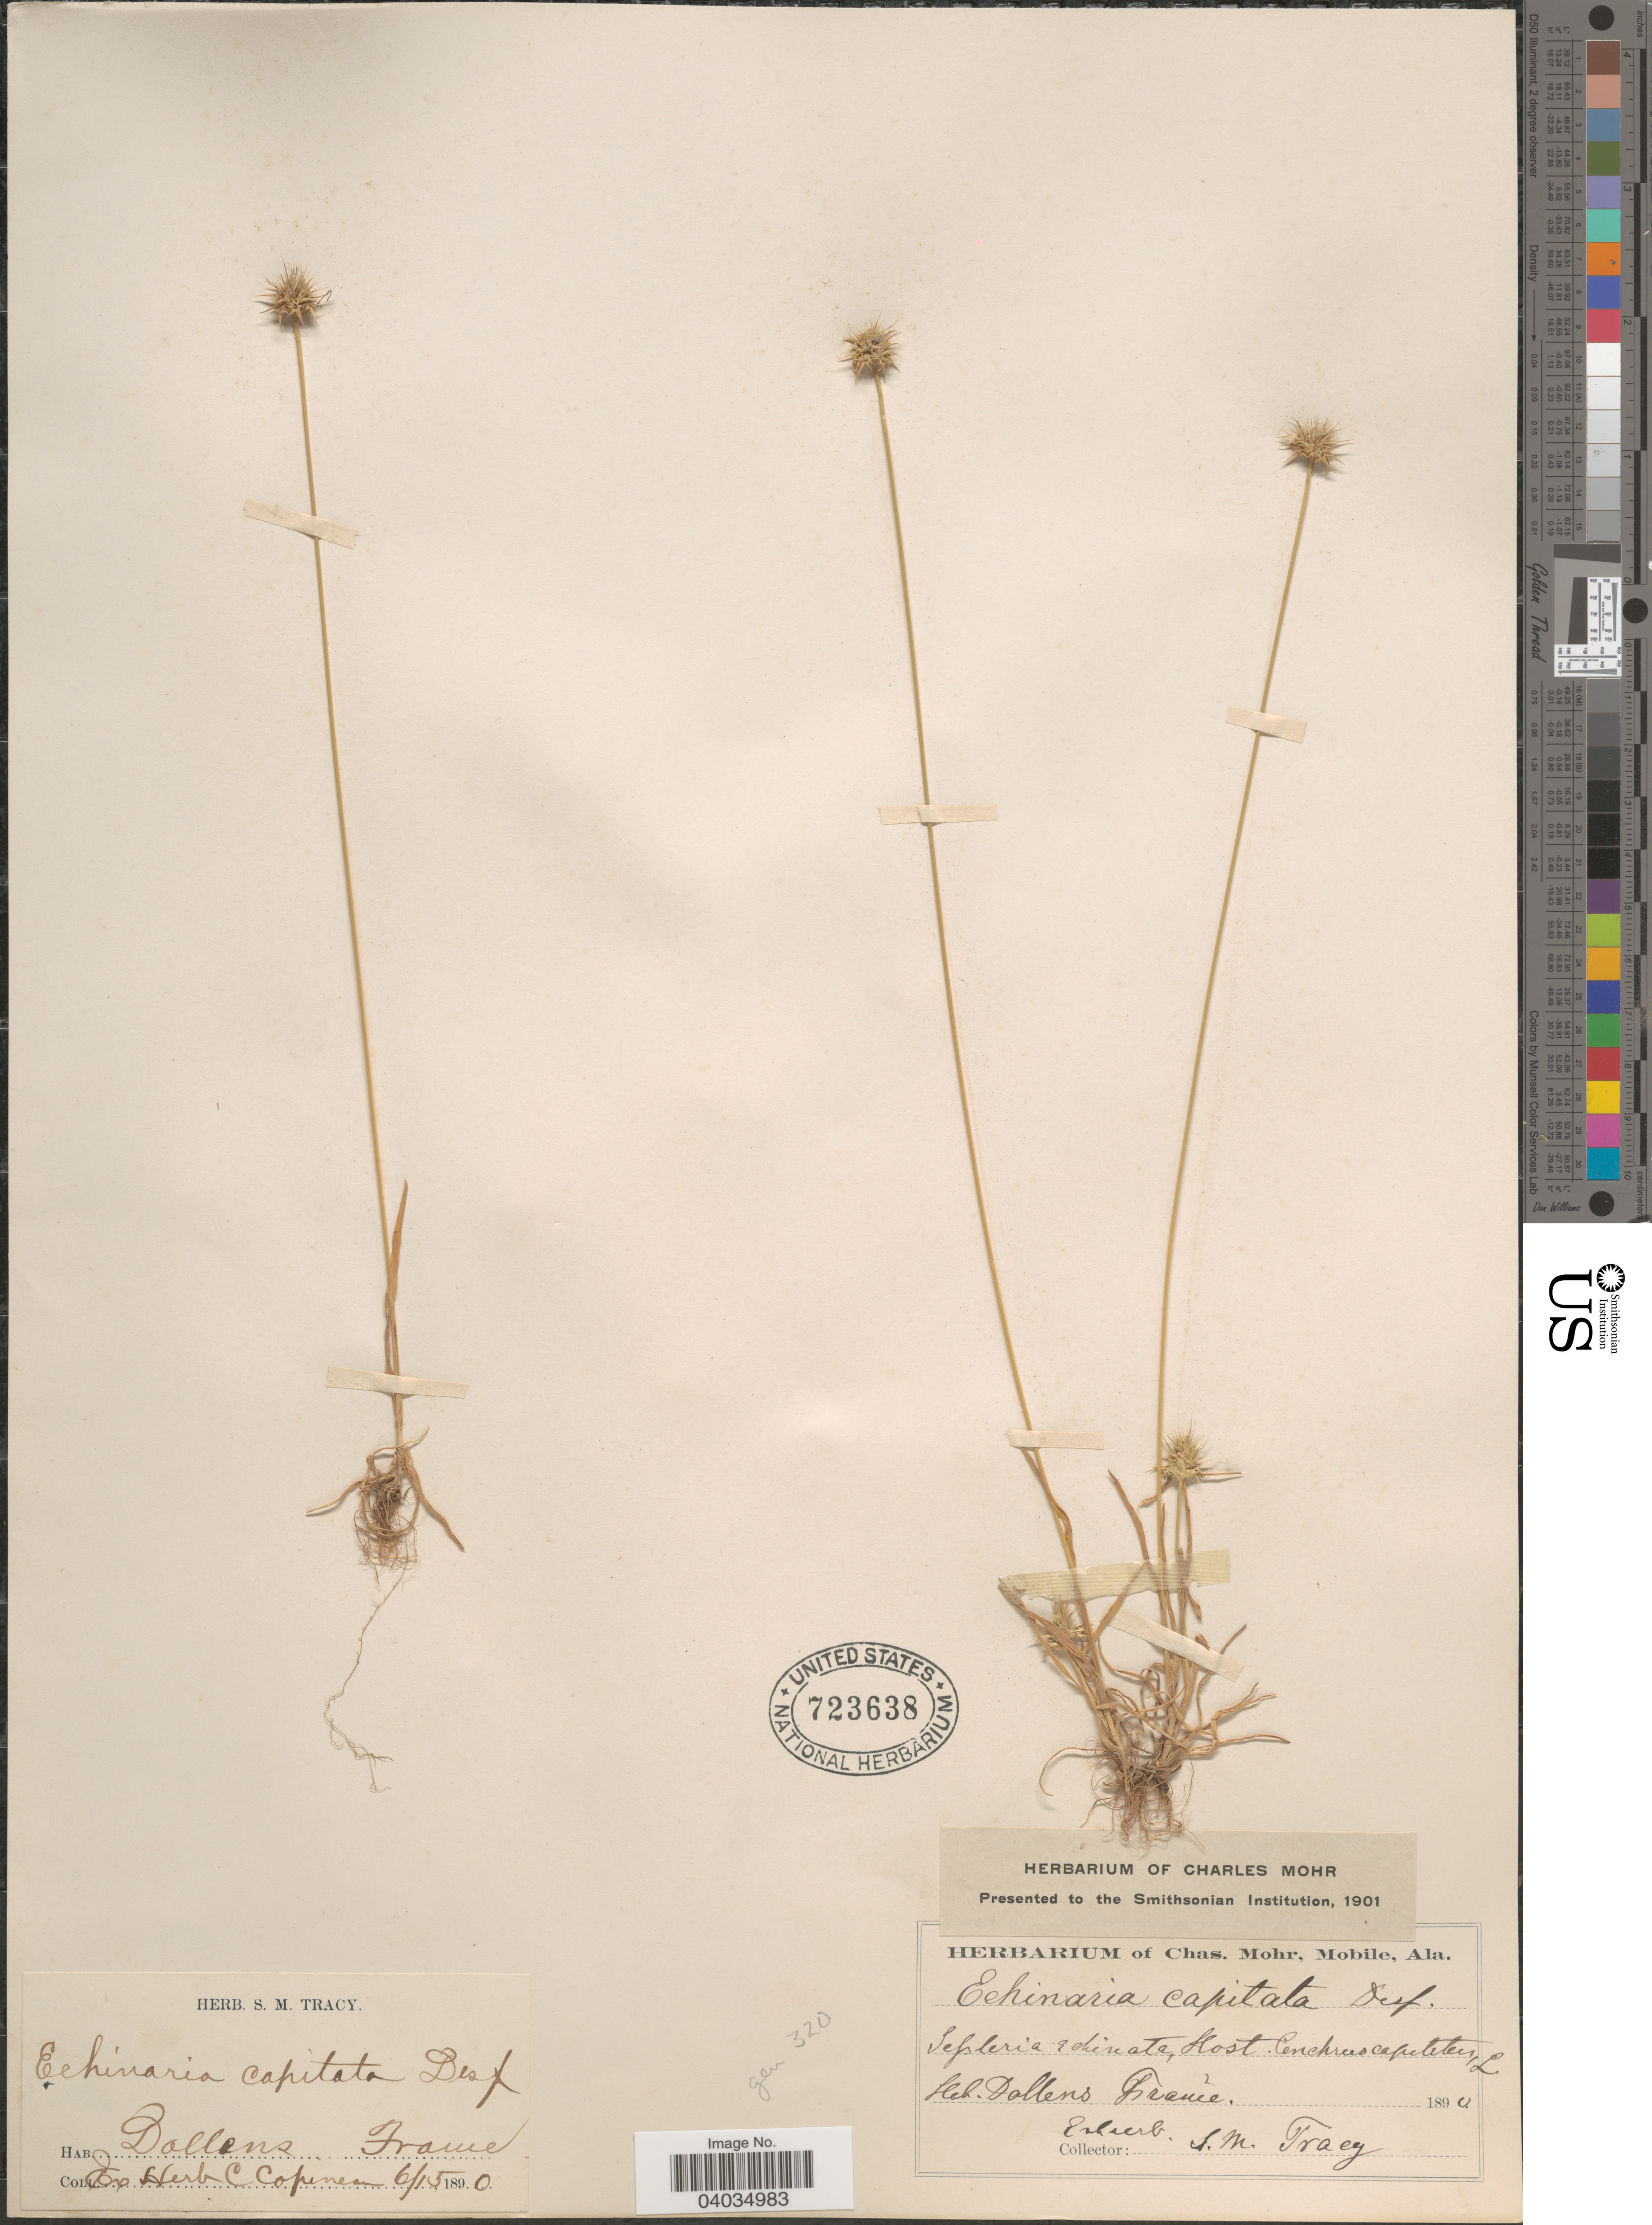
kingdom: Plantae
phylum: Tracheophyta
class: Liliopsida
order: Poales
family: Poaceae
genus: Echinaria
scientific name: Echinaria capitata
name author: (L.) Desf.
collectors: ex herb. C. Copineau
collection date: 1890-06-15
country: France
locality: Dollens.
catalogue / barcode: US 723638